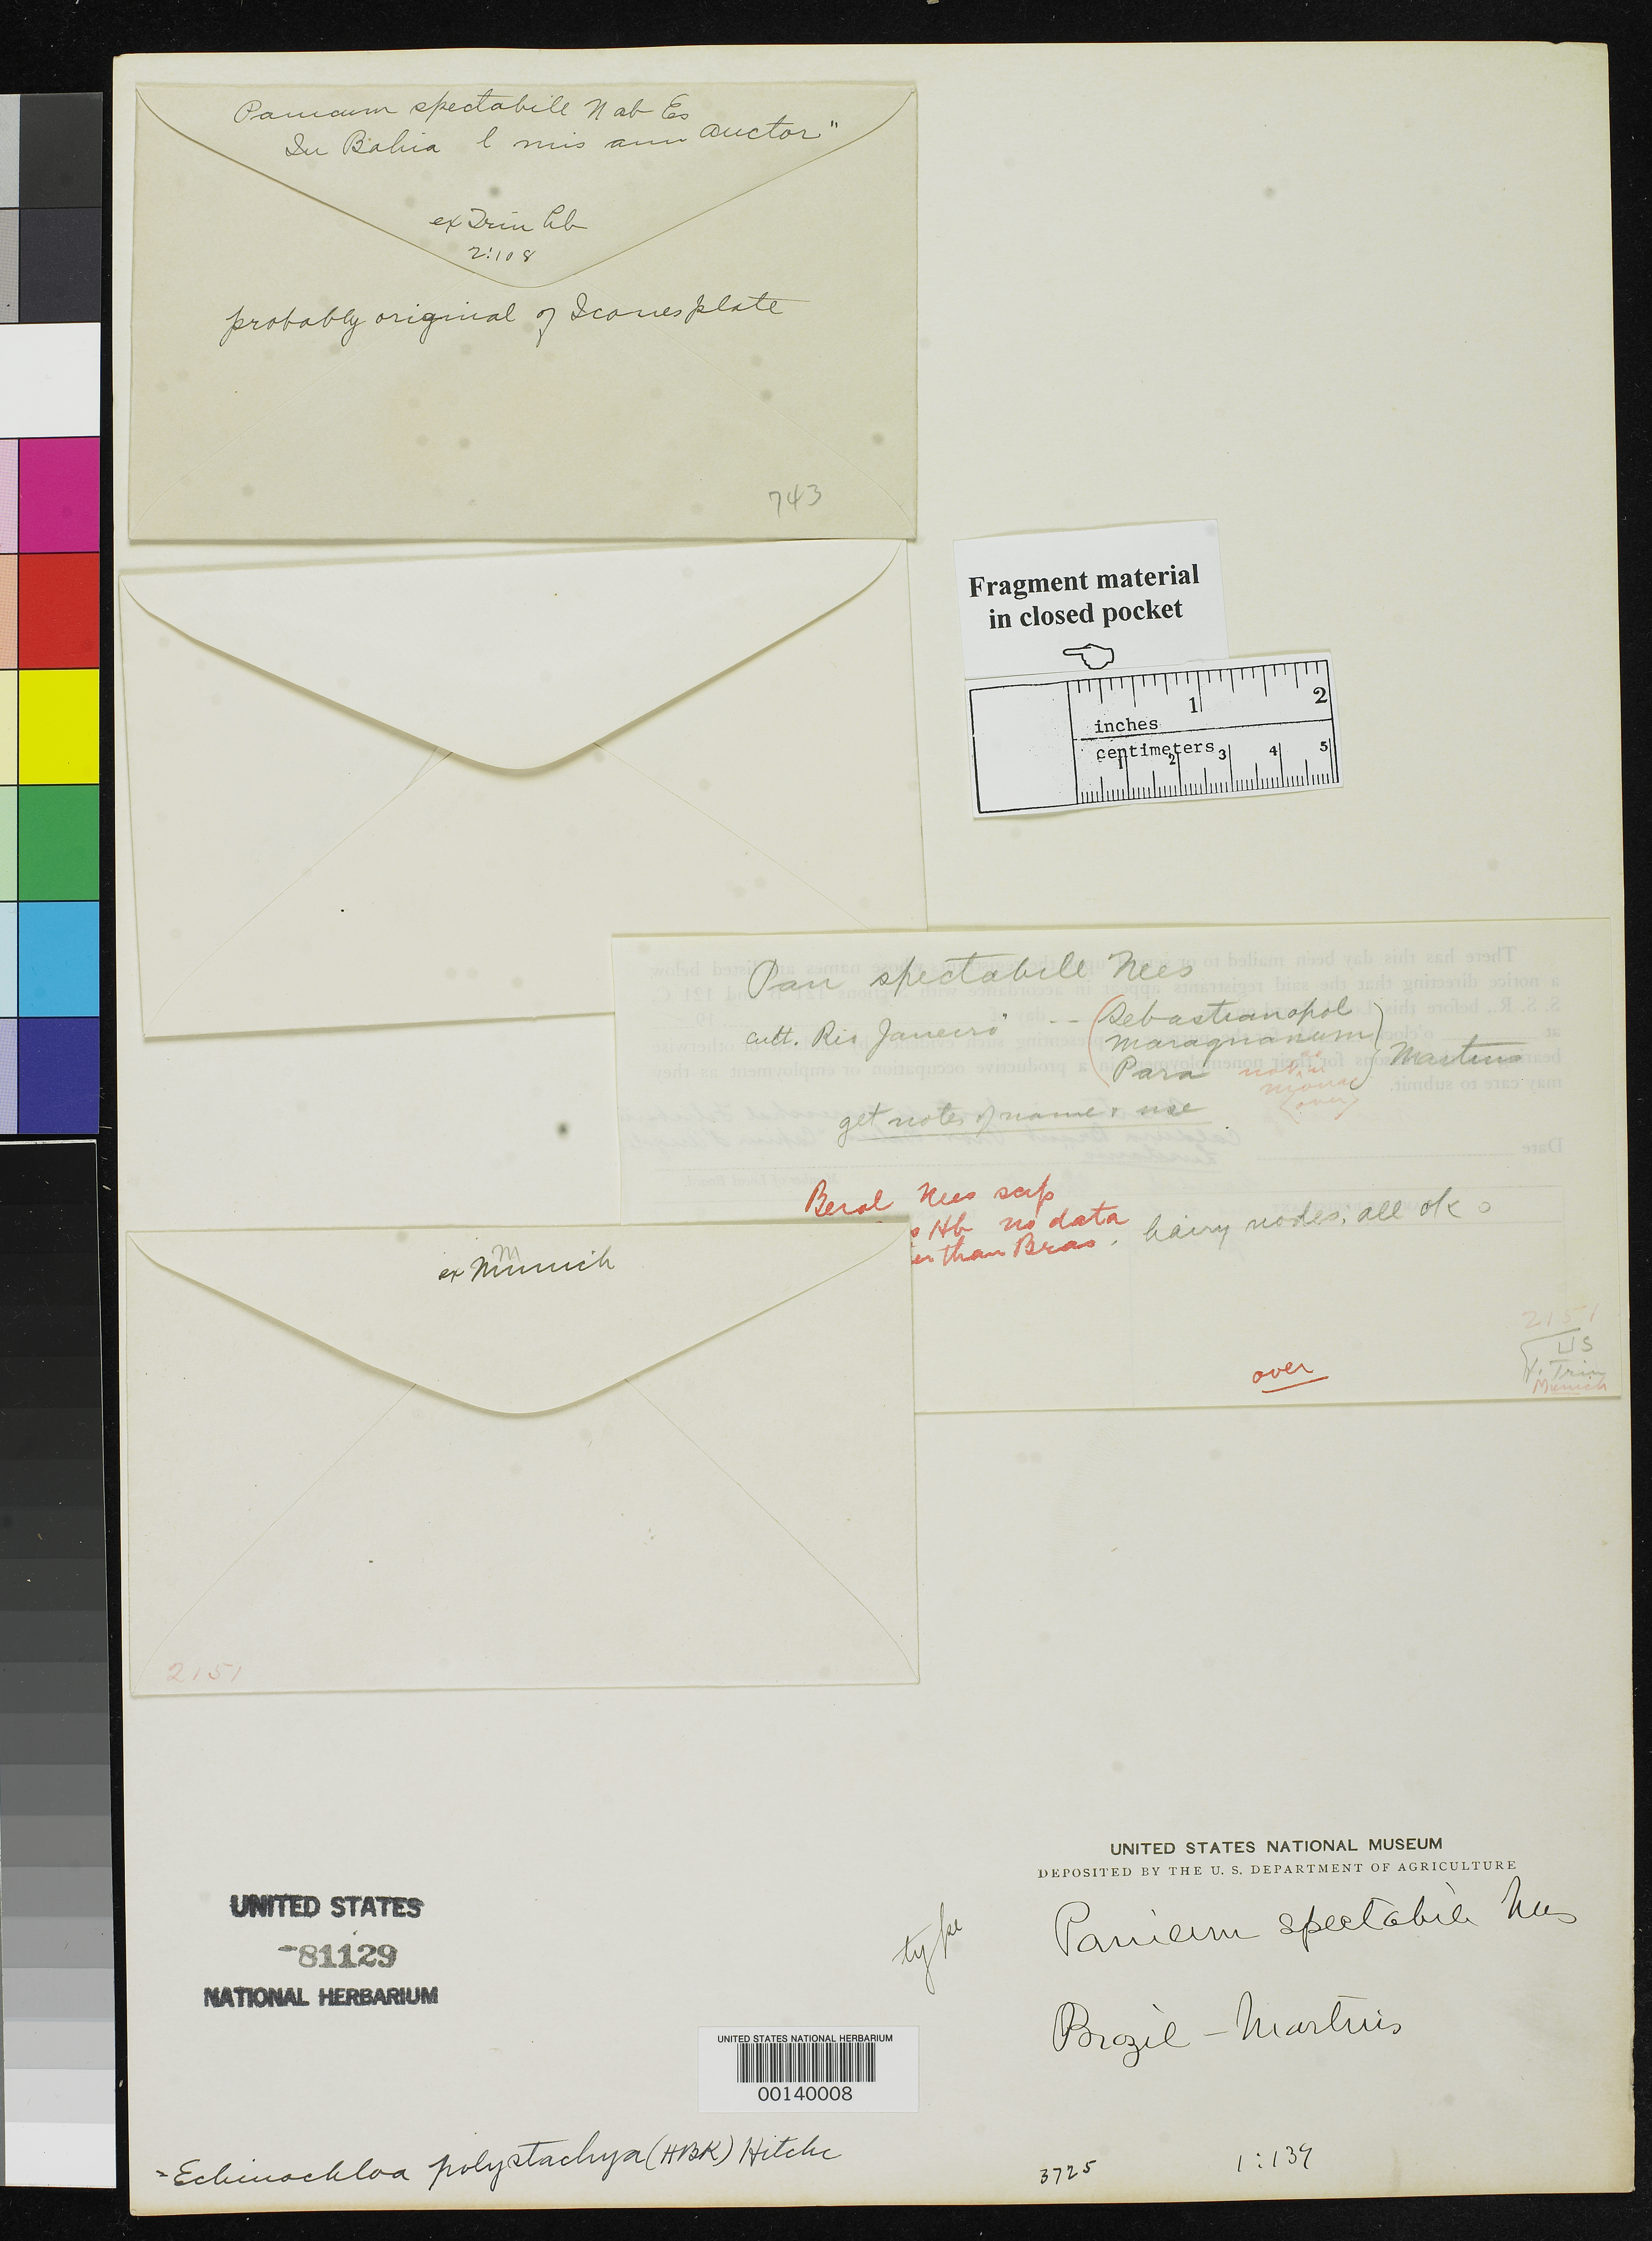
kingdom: Plantae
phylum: Tracheophyta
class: Liliopsida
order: Poales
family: Poaceae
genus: Panicum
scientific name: Panicum spectabile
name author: Nees in Mart.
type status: Type Fragment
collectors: C. F. Martius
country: Brazil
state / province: Minas Gerais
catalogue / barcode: US 81129